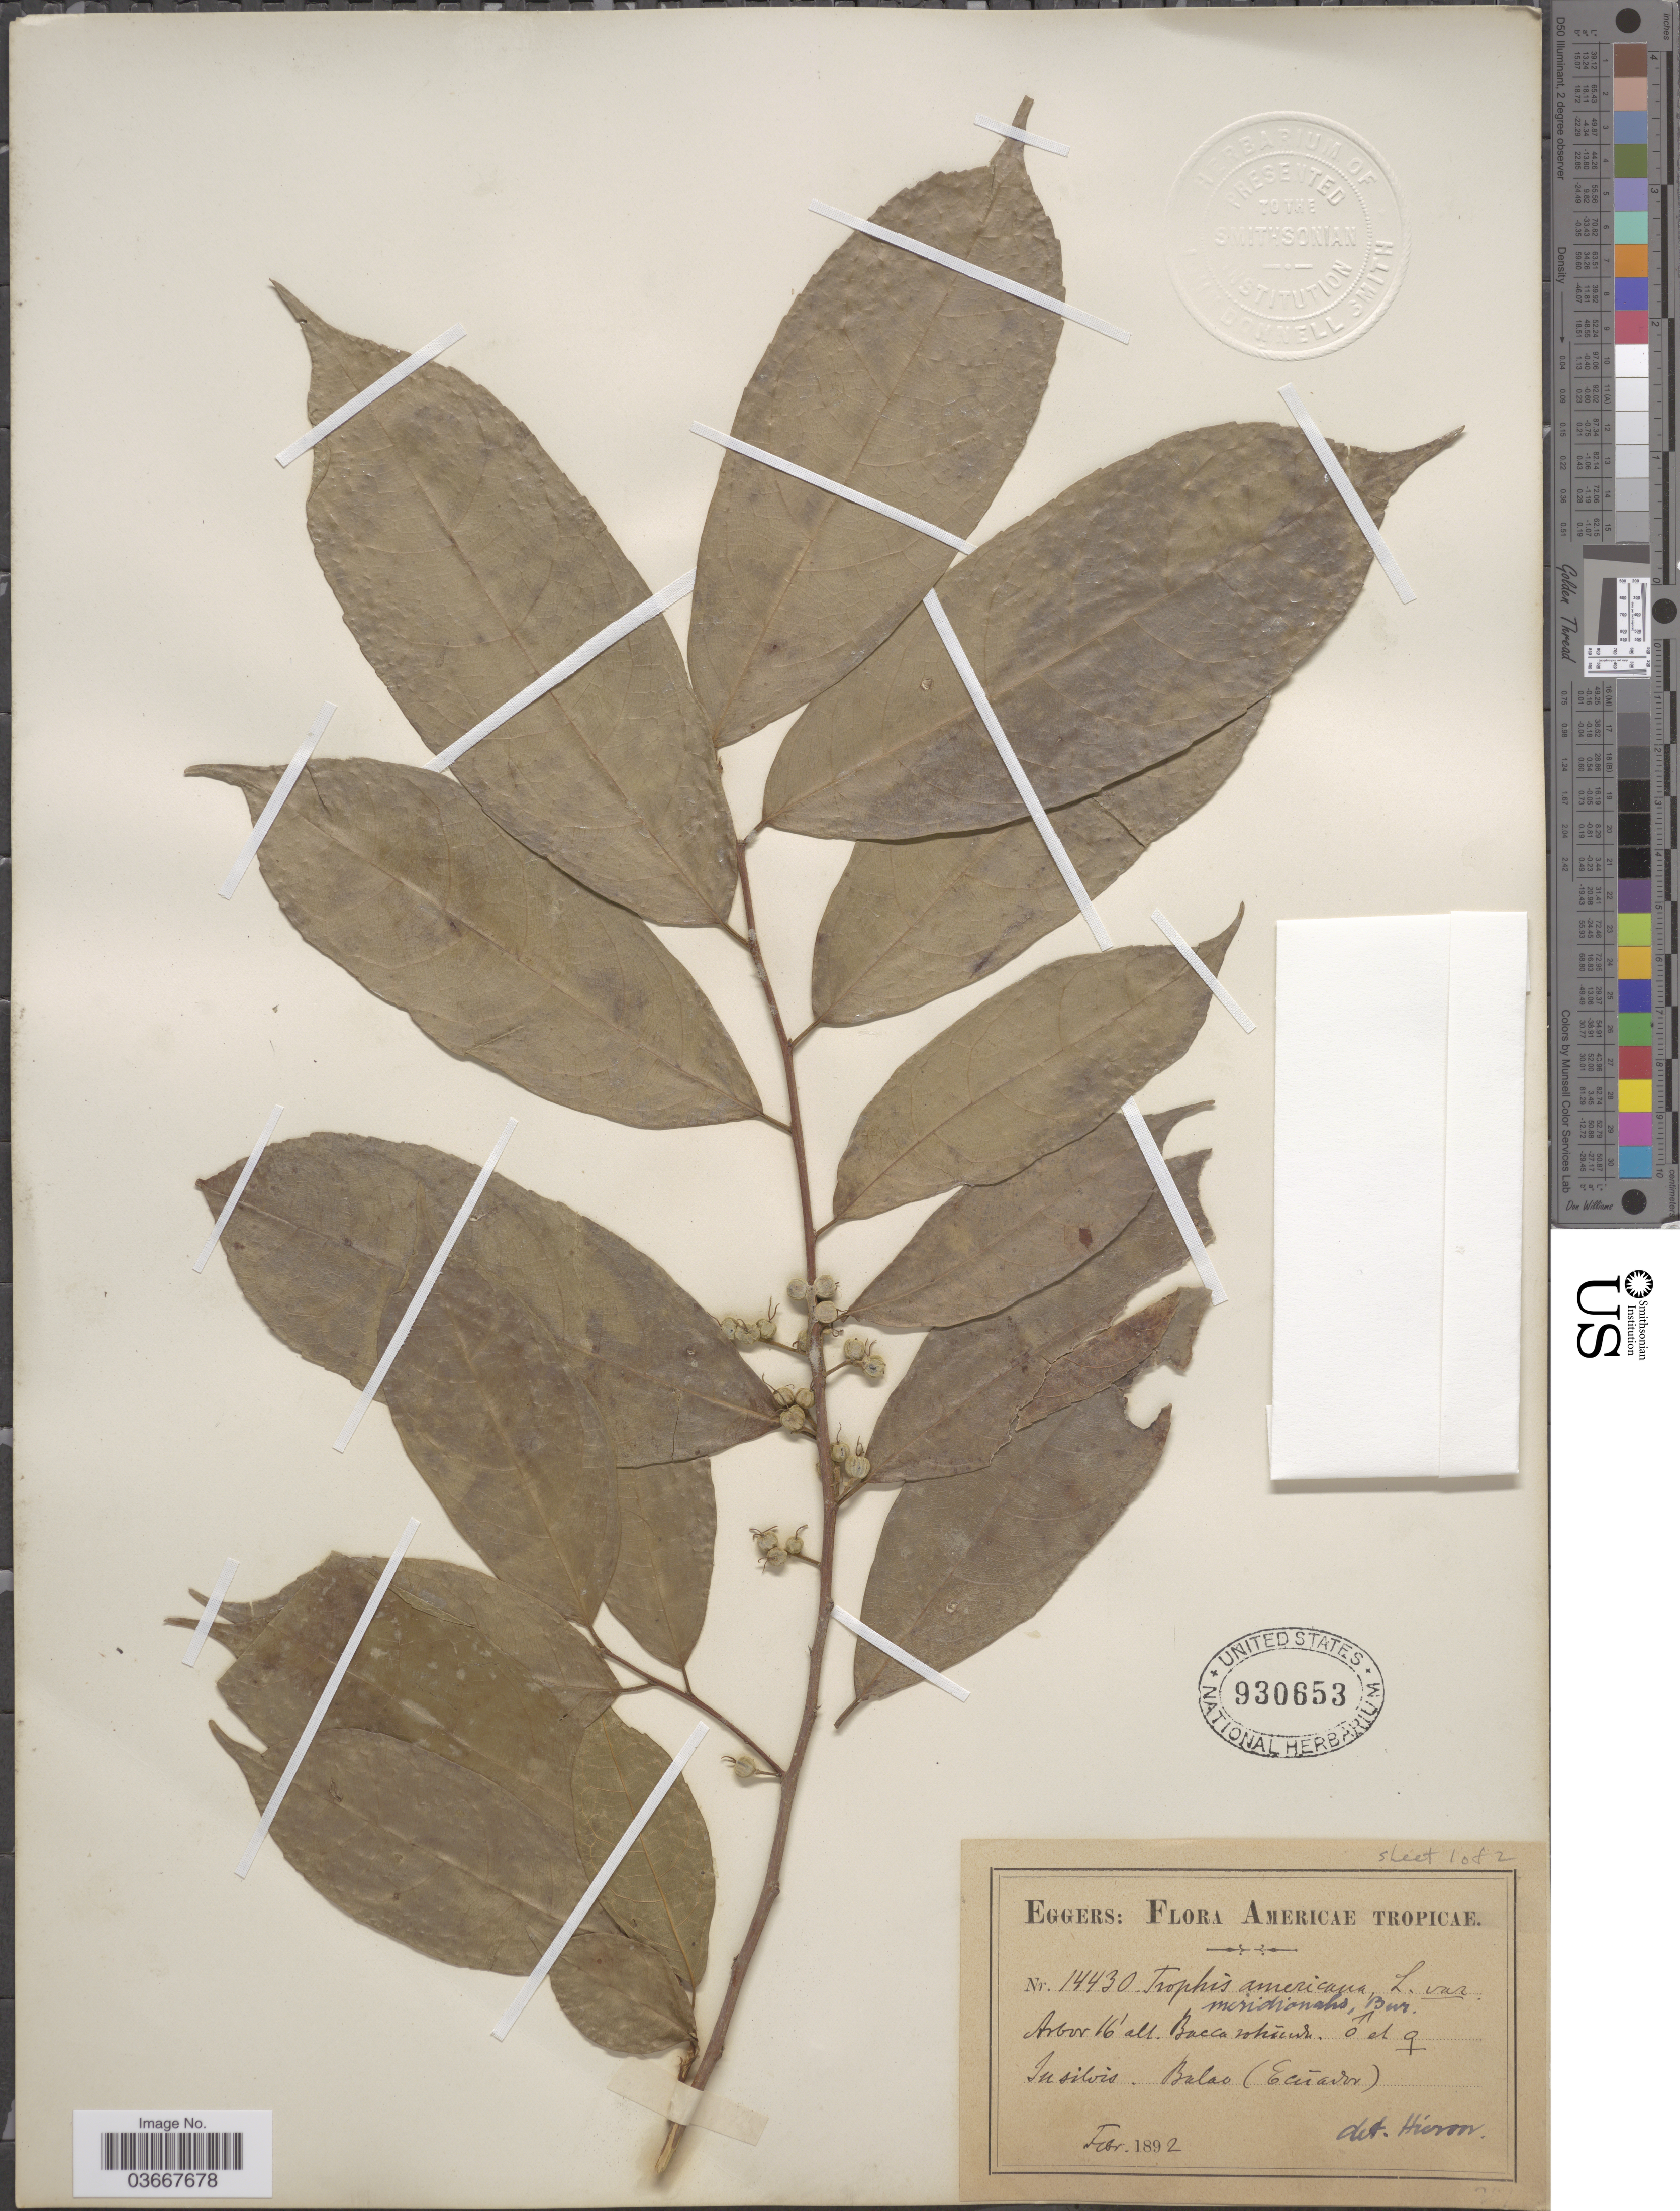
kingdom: Plantae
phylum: Tracheophyta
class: Magnoliopsida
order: Rosales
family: Moraceae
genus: Trophis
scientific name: Trophis racemosa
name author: (L.) Urb.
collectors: -. Eggers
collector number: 14430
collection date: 1892-02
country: Ecuador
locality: In silvis. Balao. Americae tropicae.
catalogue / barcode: US 930653